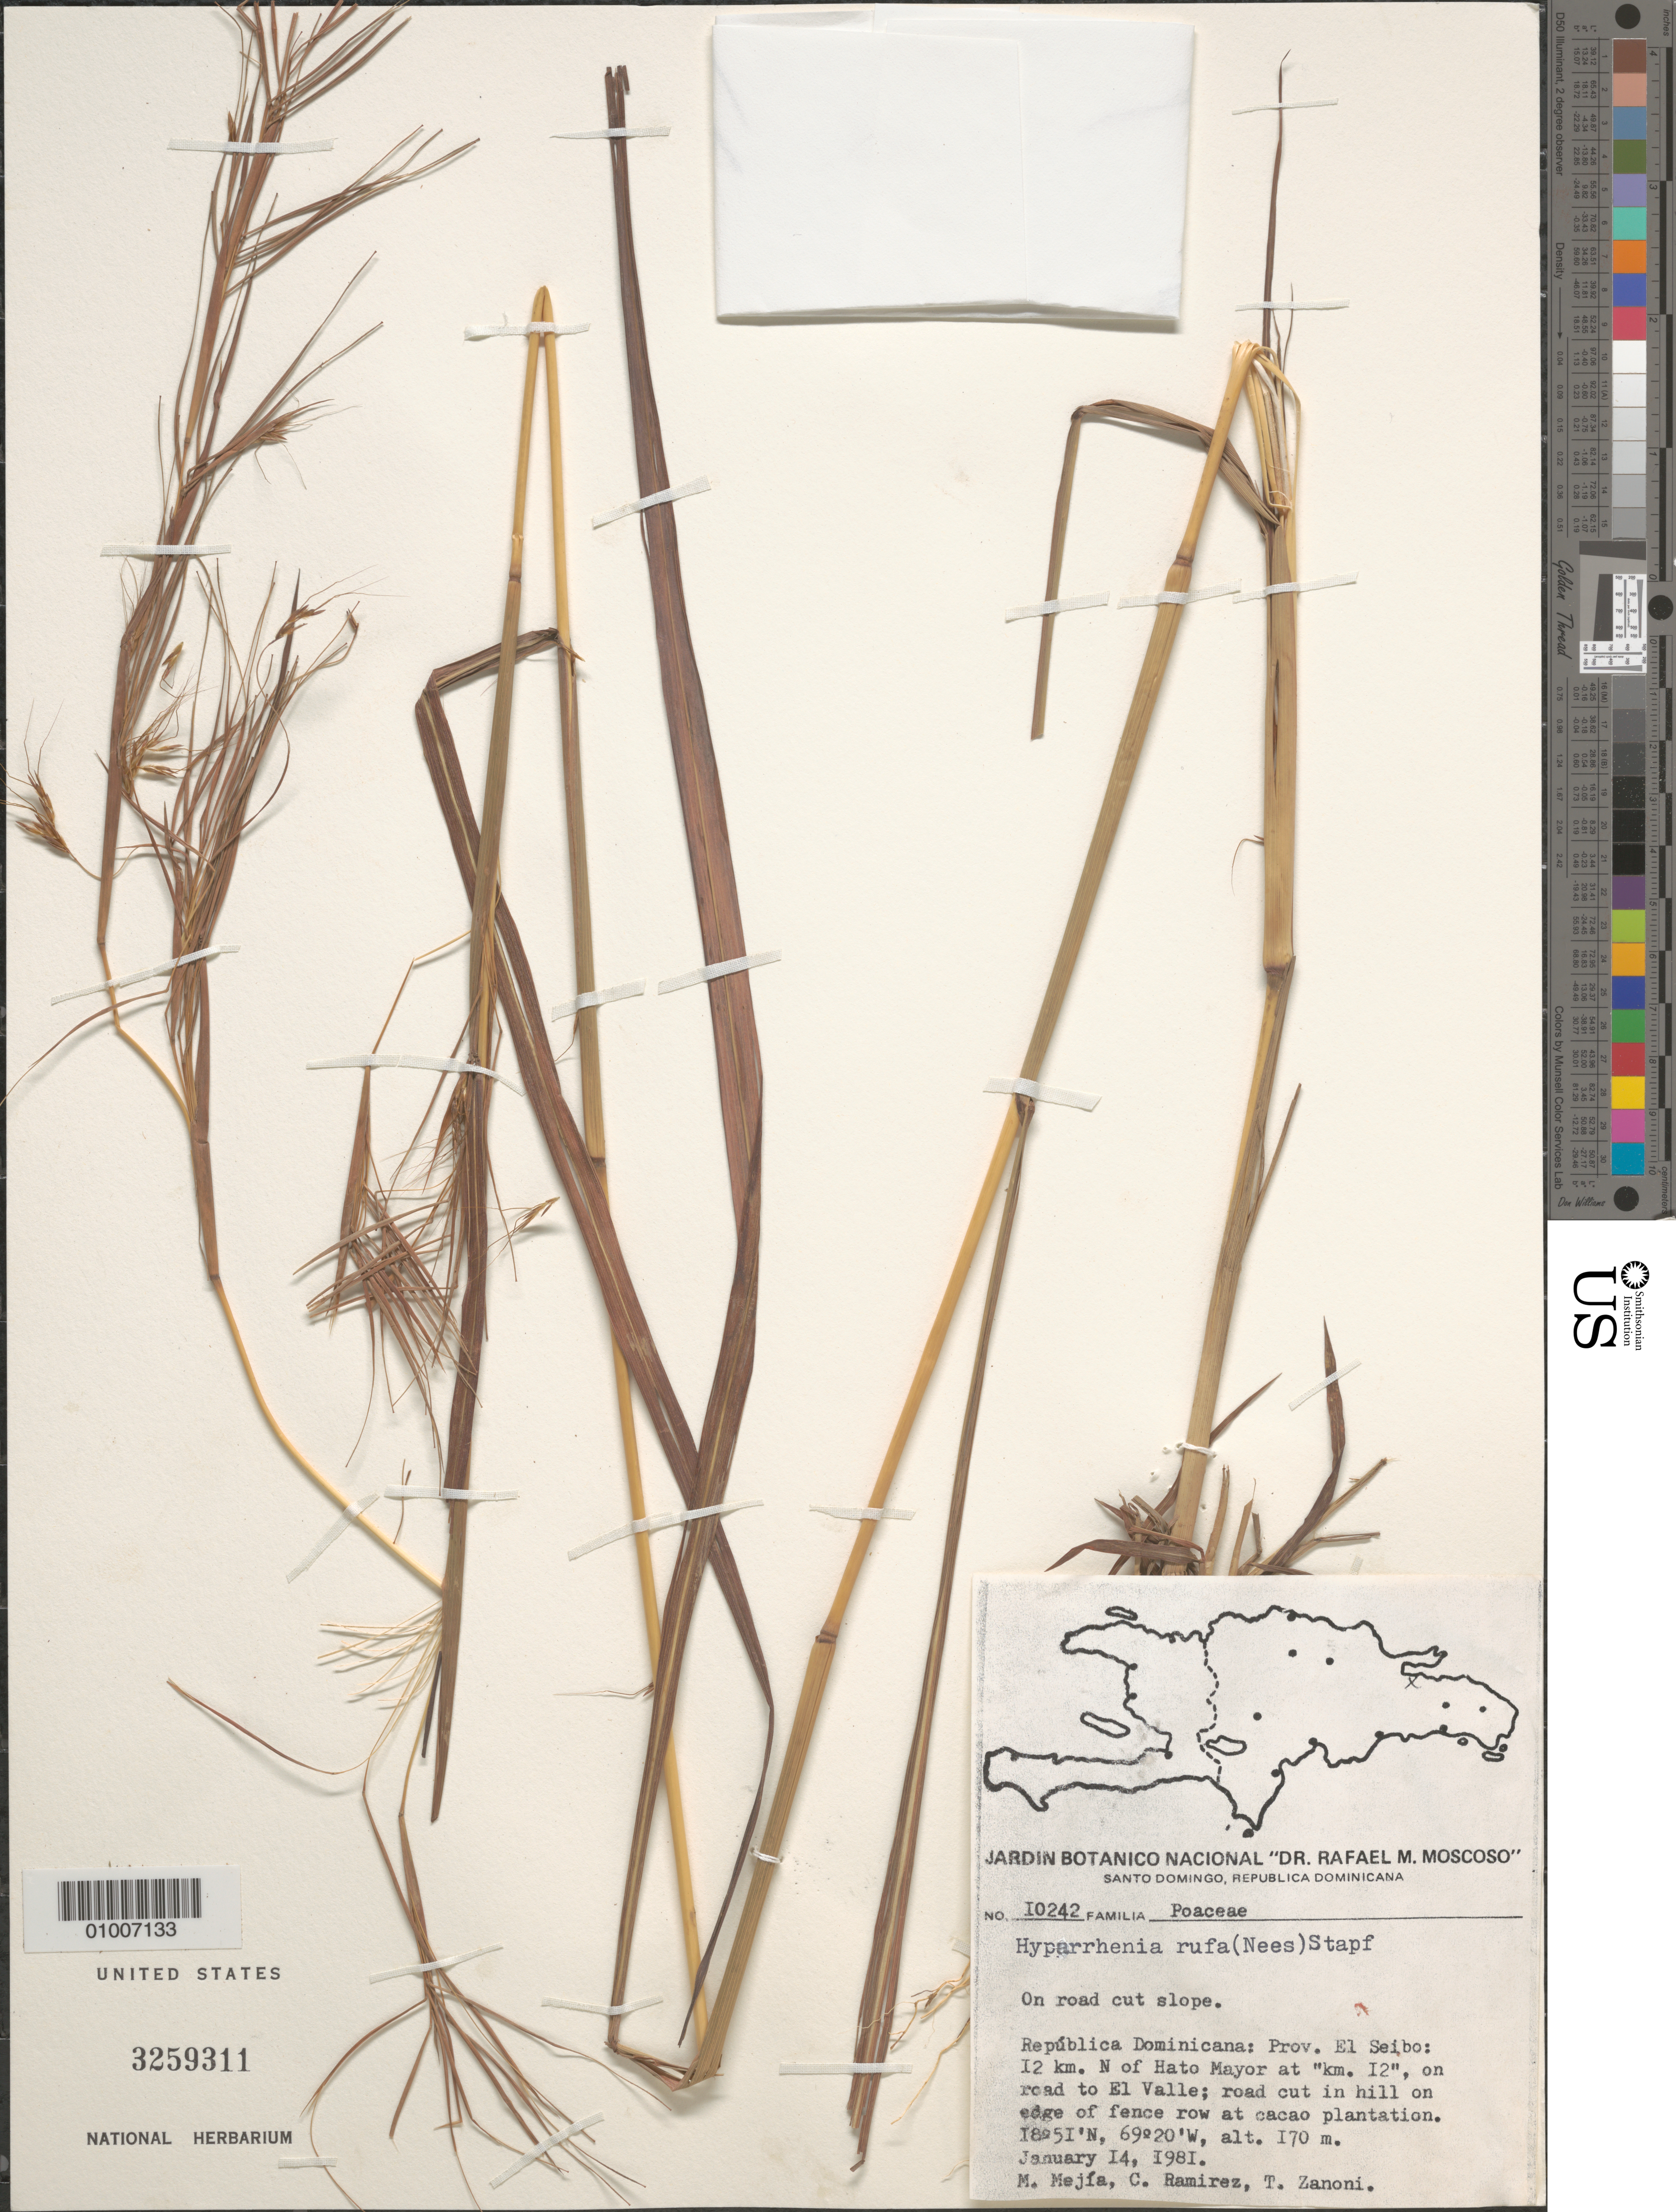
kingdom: Plantae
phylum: Tracheophyta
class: Liliopsida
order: Poales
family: Poaceae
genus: Hyparrhenia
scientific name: Hyparrhenia rufa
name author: (Nees) Stapf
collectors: M. Mejia, C. Ramirez & T. A. Zanoni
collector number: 10242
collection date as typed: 14 Jan 1981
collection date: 1981-01-14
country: Dominican Republic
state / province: El Seibo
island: Hispaniola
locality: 12 km. N of Hato mayor on road to El Valle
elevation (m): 170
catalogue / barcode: US 3259311